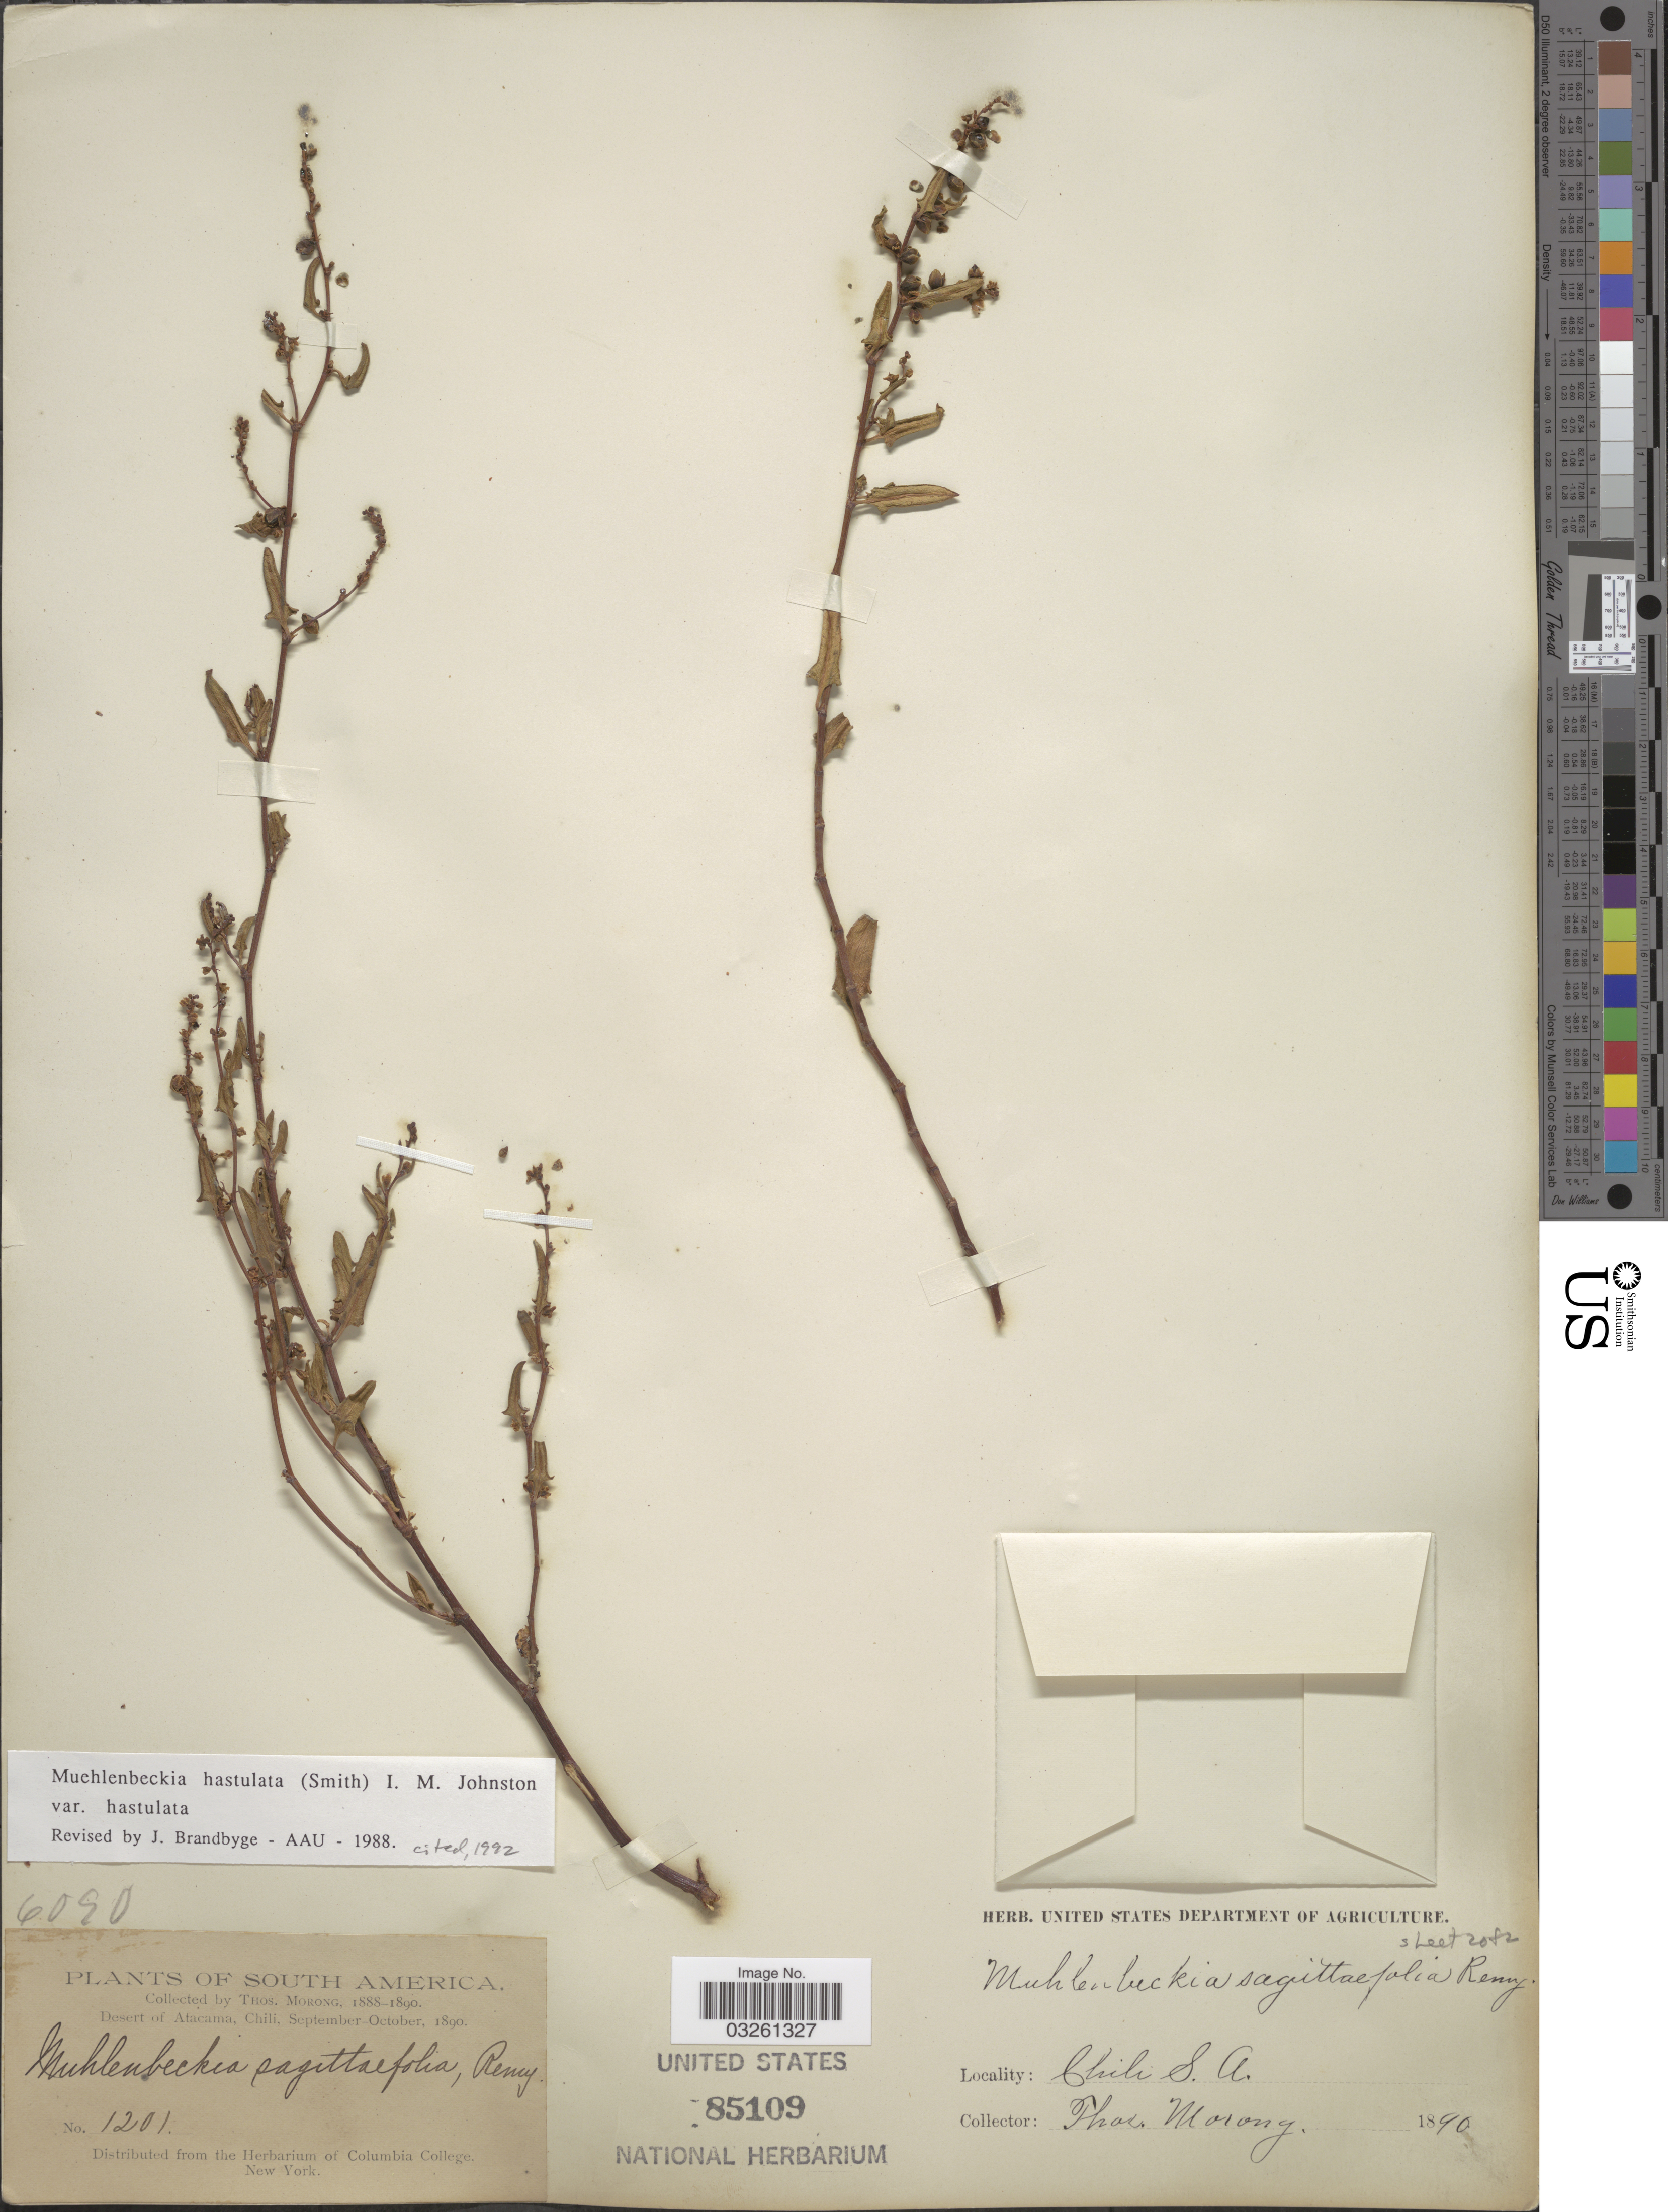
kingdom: Plantae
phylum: Tracheophyta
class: Magnoliopsida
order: Caryophyllales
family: Polygonaceae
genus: Muehlenbeckia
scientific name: Muehlenbeckia hastulata var. hastulata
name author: (Sm.) I.M. Johnst.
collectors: ex herb. T. Morong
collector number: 1201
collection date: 1890-09/1890-10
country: Chile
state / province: Atacama (III)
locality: Desert of Atacama.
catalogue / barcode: US 85109